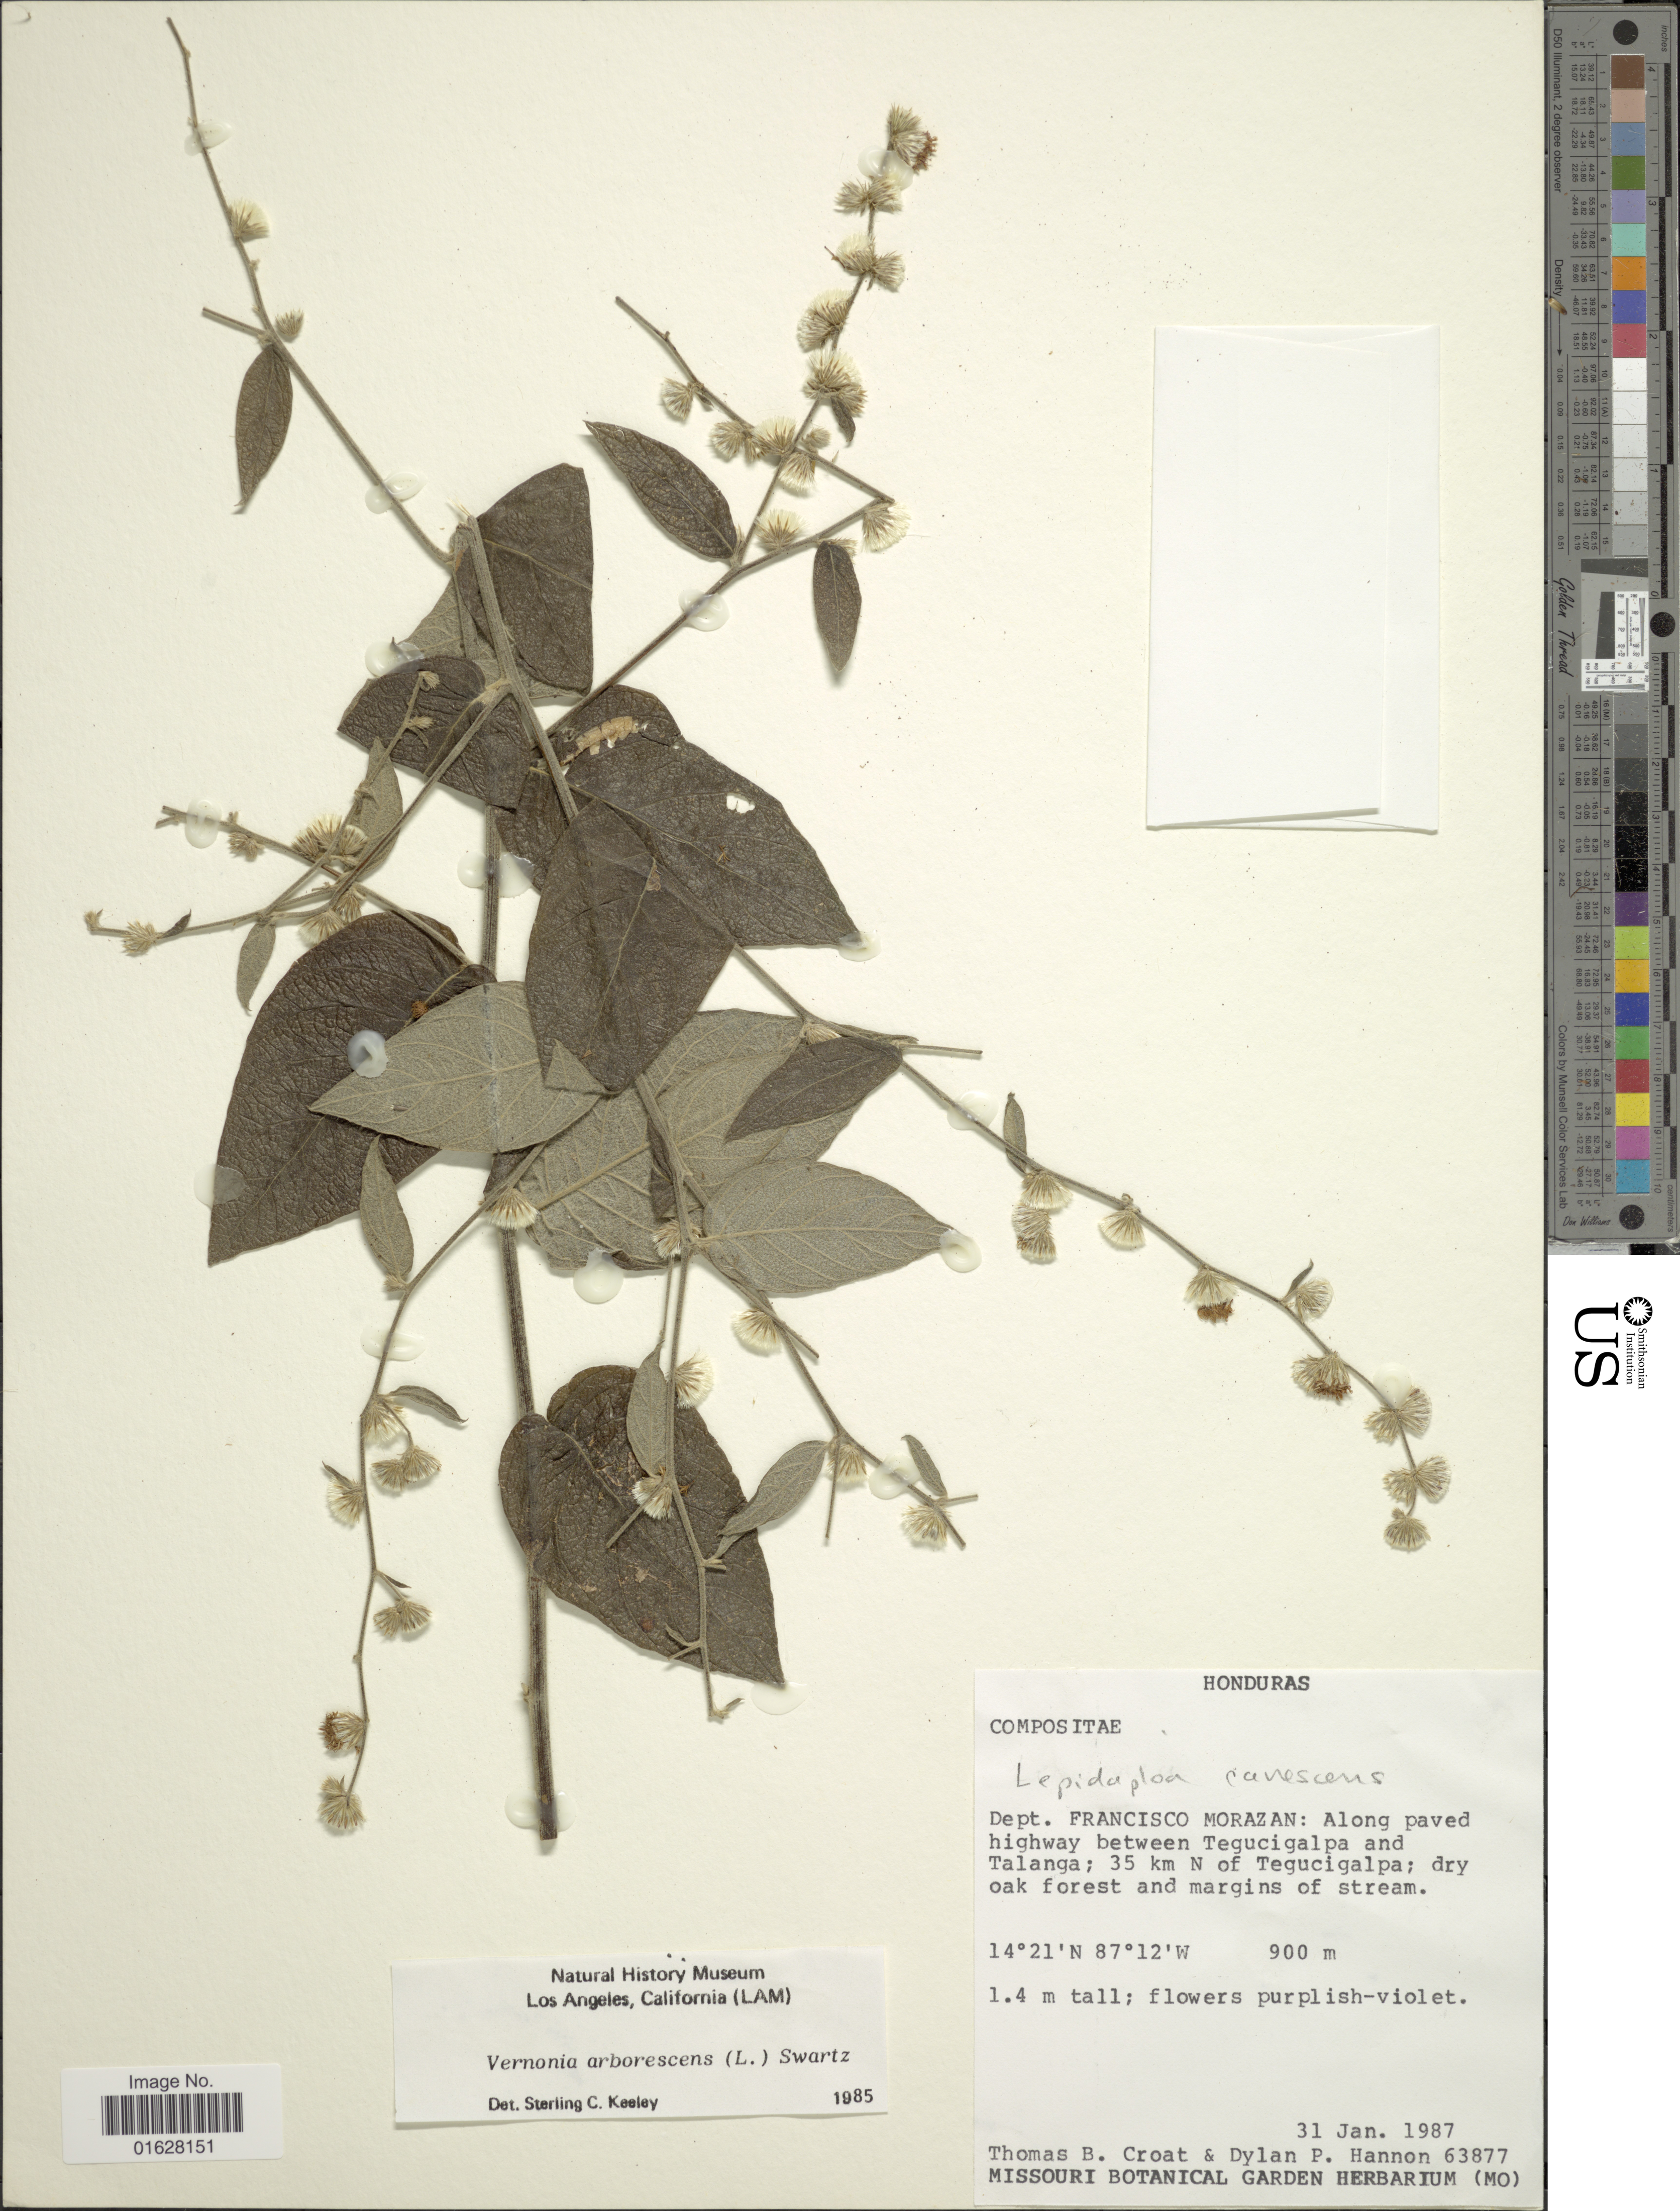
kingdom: Plantae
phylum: Tracheophyta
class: Magnoliopsida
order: Asterales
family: Asteraceae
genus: Lepidaploa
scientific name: Lepidaploa canescens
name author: (Kunth) H. Rob.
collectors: T. B. Croat & D. Hannon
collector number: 63877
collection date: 1987-01-31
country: Honduras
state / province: Fco. Morazán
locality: Dept. Francisco Morazan, along paved highway between Tegucigalpa and Talanga, 35 km N of Tegucigalpa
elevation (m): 900